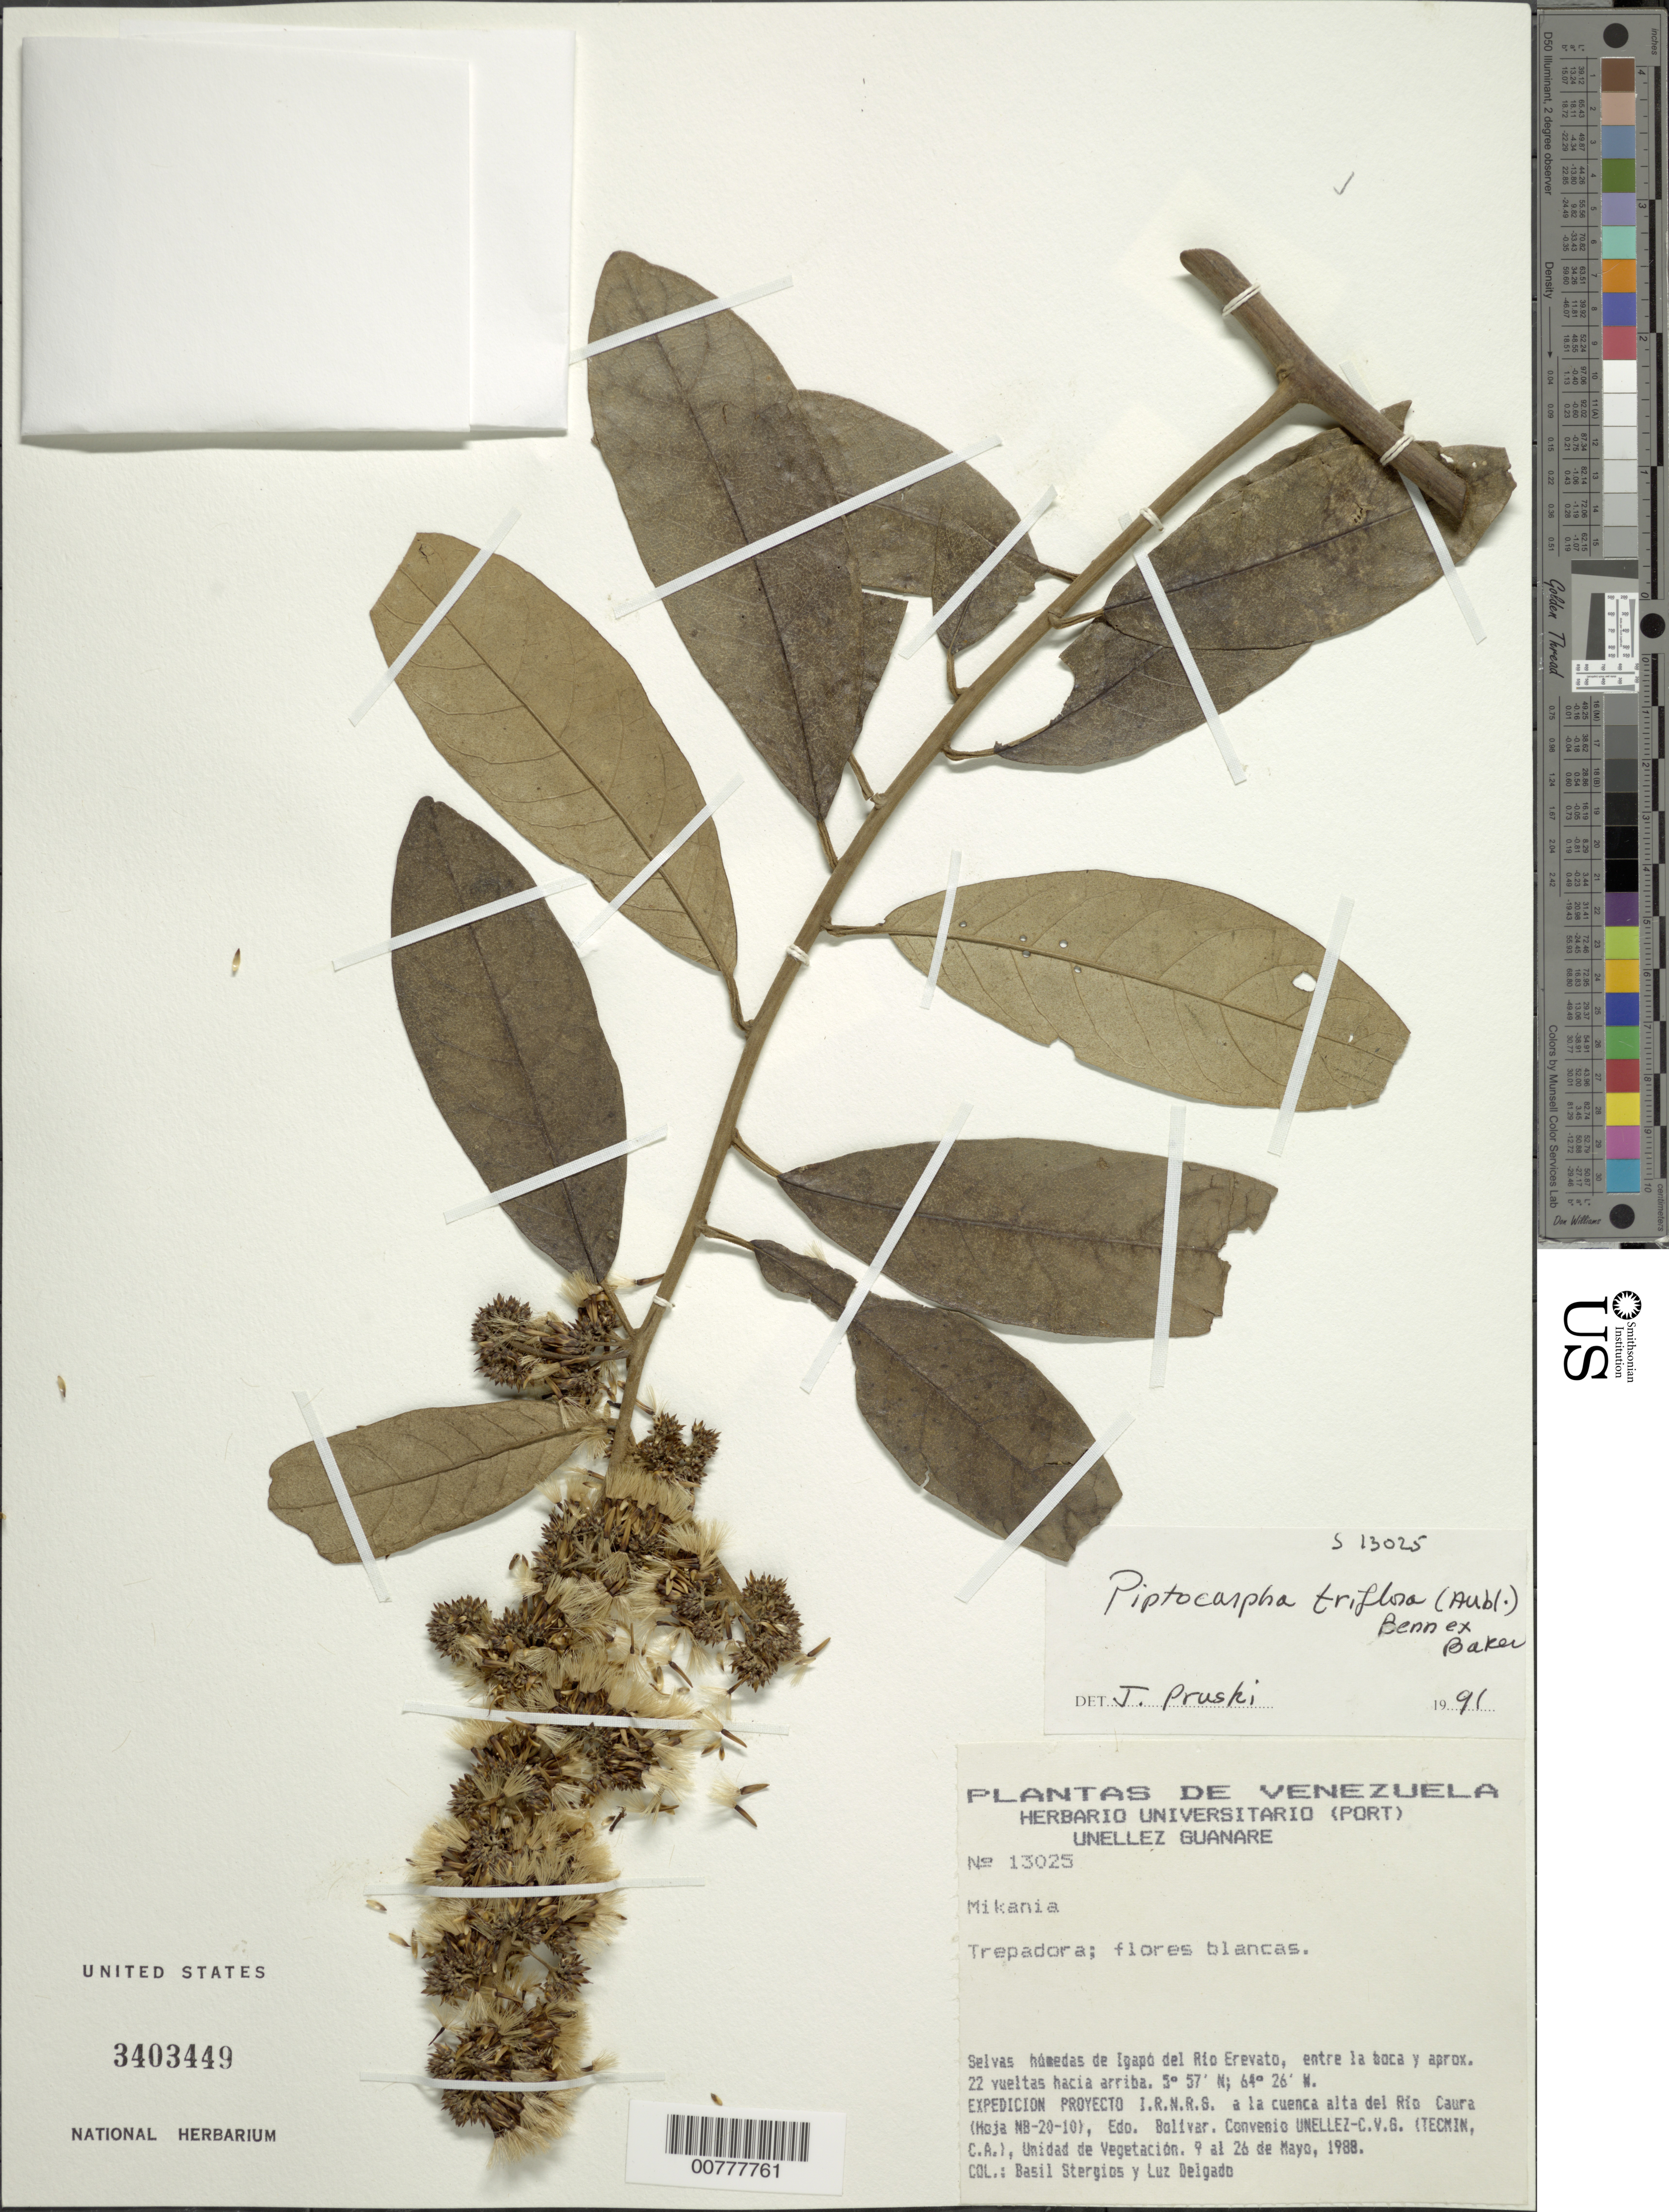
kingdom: Plantae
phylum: Tracheophyta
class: Magnoliopsida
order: Asterales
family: Asteraceae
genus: Piptocarpha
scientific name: Piptocarpha triflora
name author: (Aubl.) Benn. ex Baker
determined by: Pruski, J. F.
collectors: B. G. Stergios & L. Delgado V.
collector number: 13025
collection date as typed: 9-May-88 to 26-May-88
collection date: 1988-05-09/1988-05-26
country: Venezuela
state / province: Bolívar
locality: Igapó del río Erevato, entre la boca y aprox. 22 vueltas hacia arriba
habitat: Selvas húmedas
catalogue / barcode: US 3403449